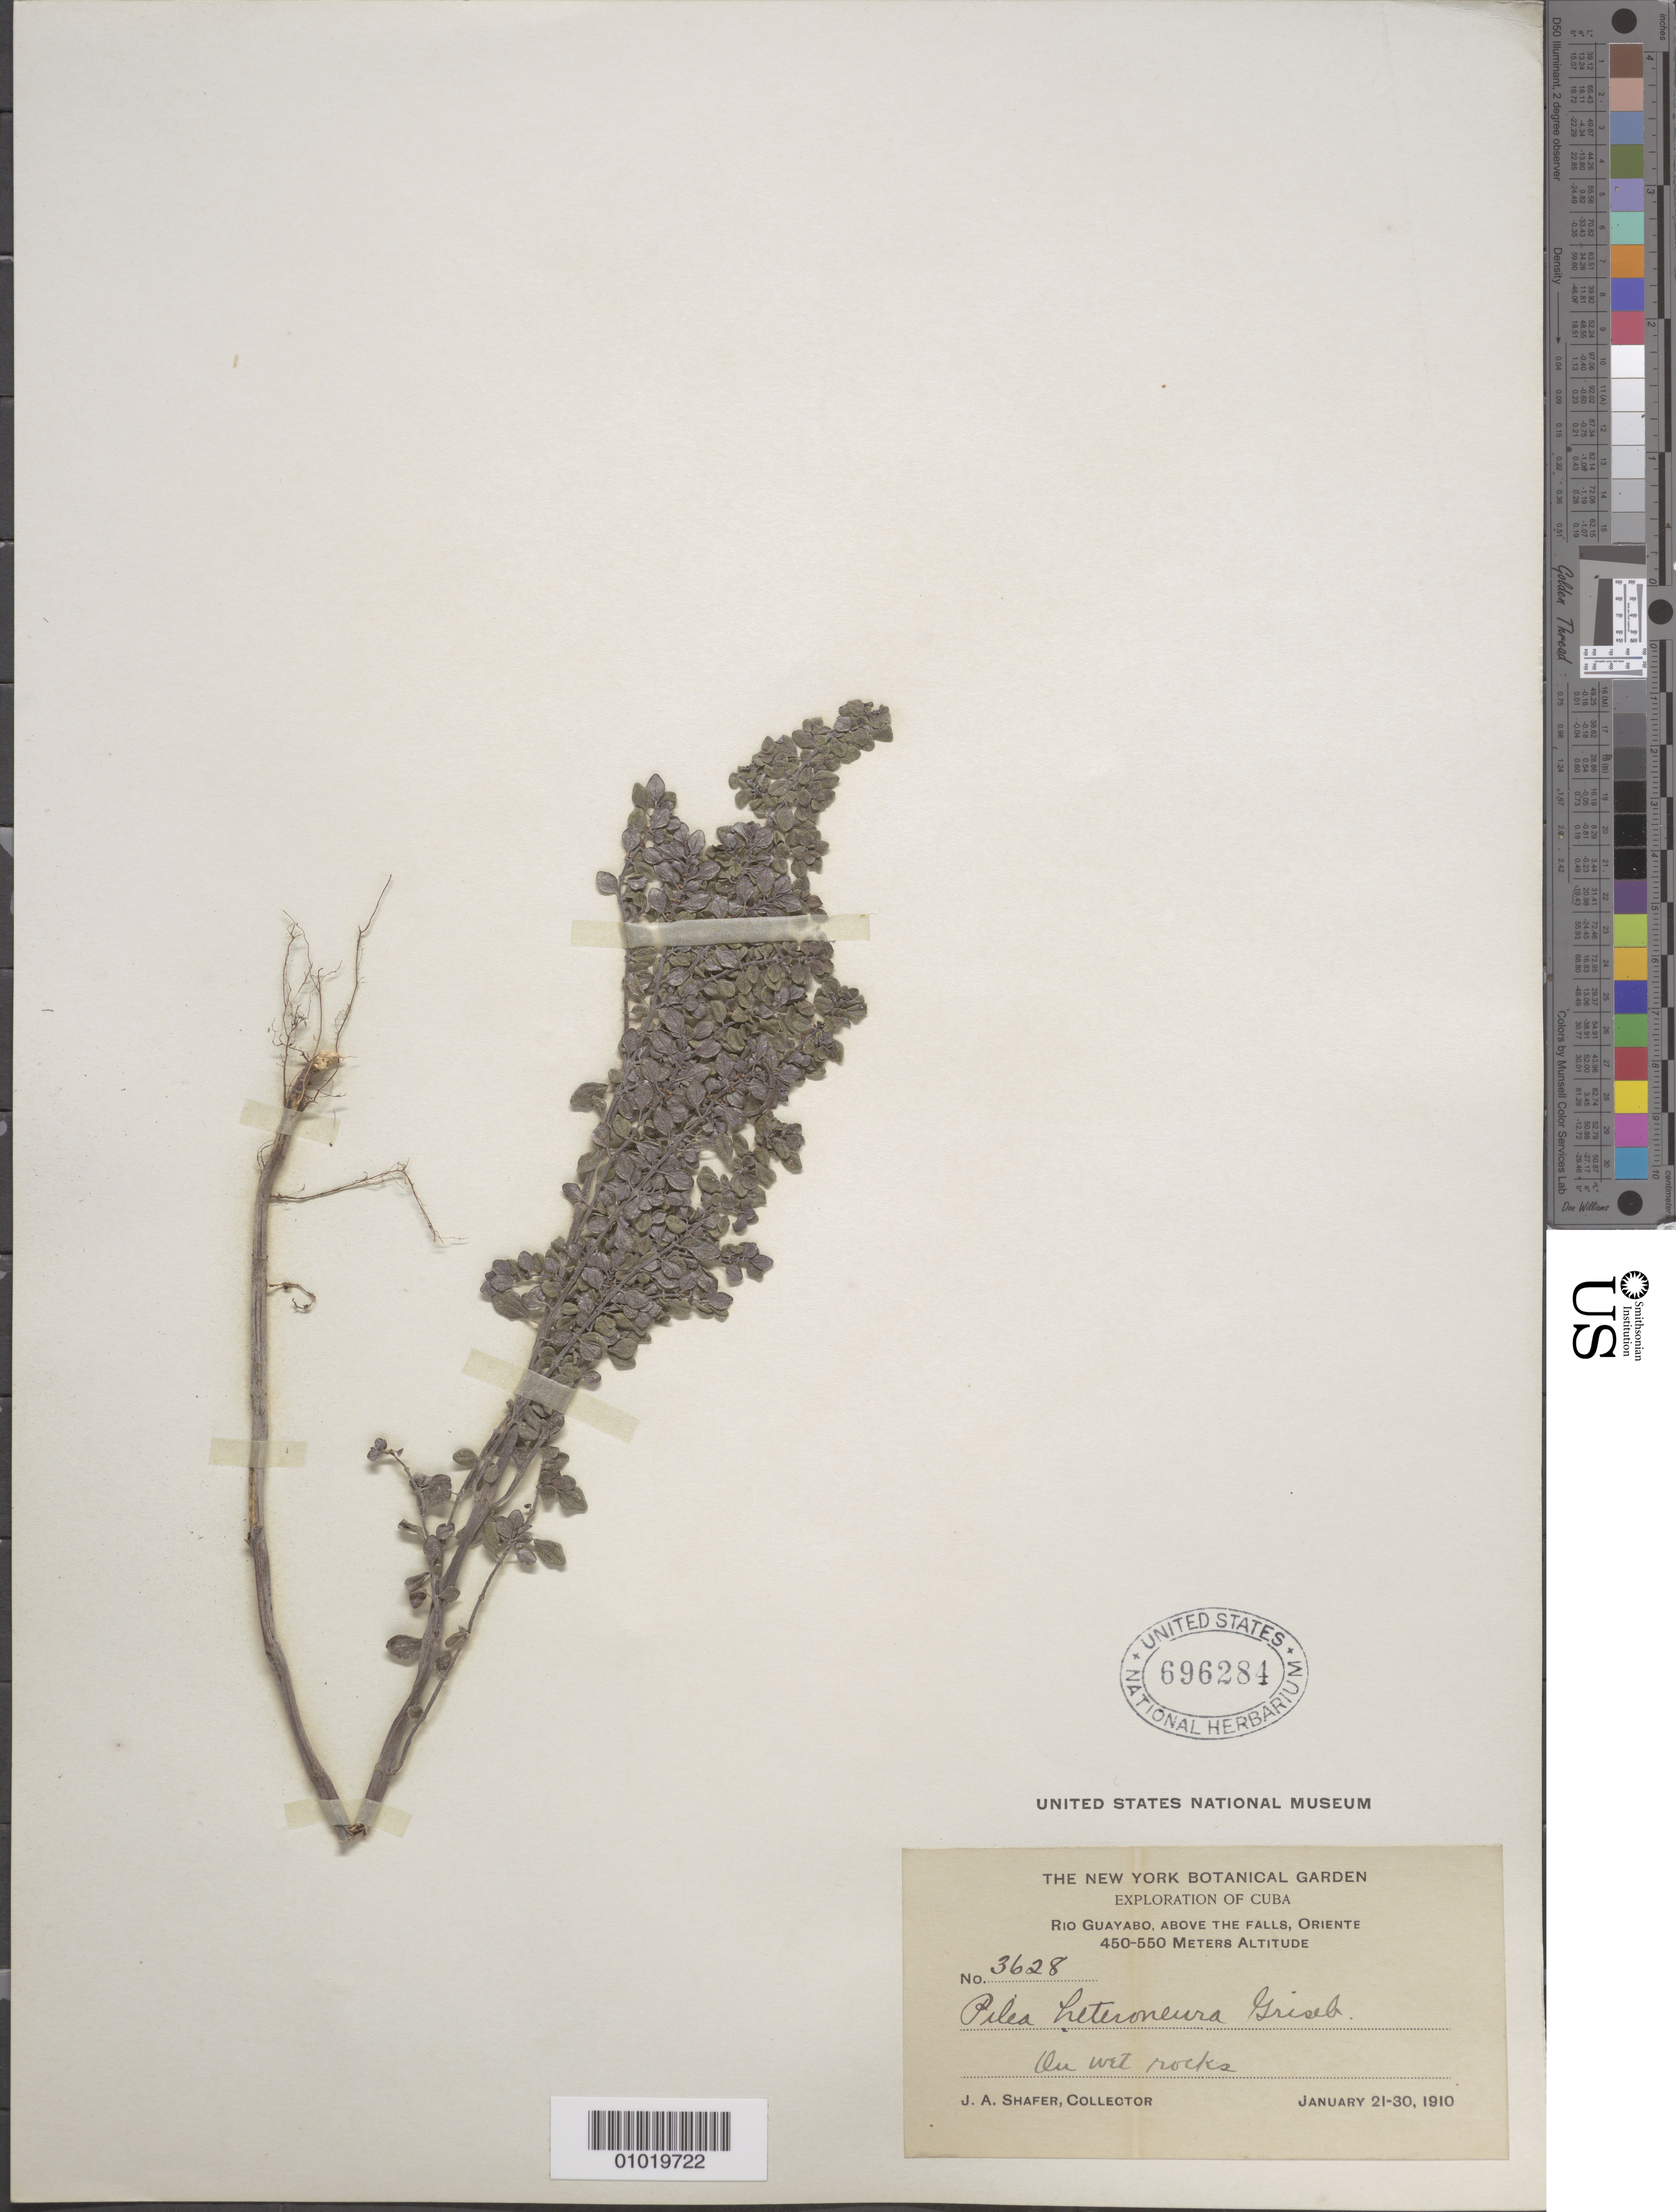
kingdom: Plantae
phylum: Tracheophyta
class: Magnoliopsida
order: Rosales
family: Urticaceae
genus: Pilea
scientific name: Pilea heteroneura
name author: Griseb.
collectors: J. A. Shafer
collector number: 3628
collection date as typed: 21 Jan 1910 to 30 Jan 1910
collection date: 1910-01-21/1910-01-30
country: Cuba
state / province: Holguín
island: Cuba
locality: Rio Guayabo, above the falls, Oriente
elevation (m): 450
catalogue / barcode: US 696284